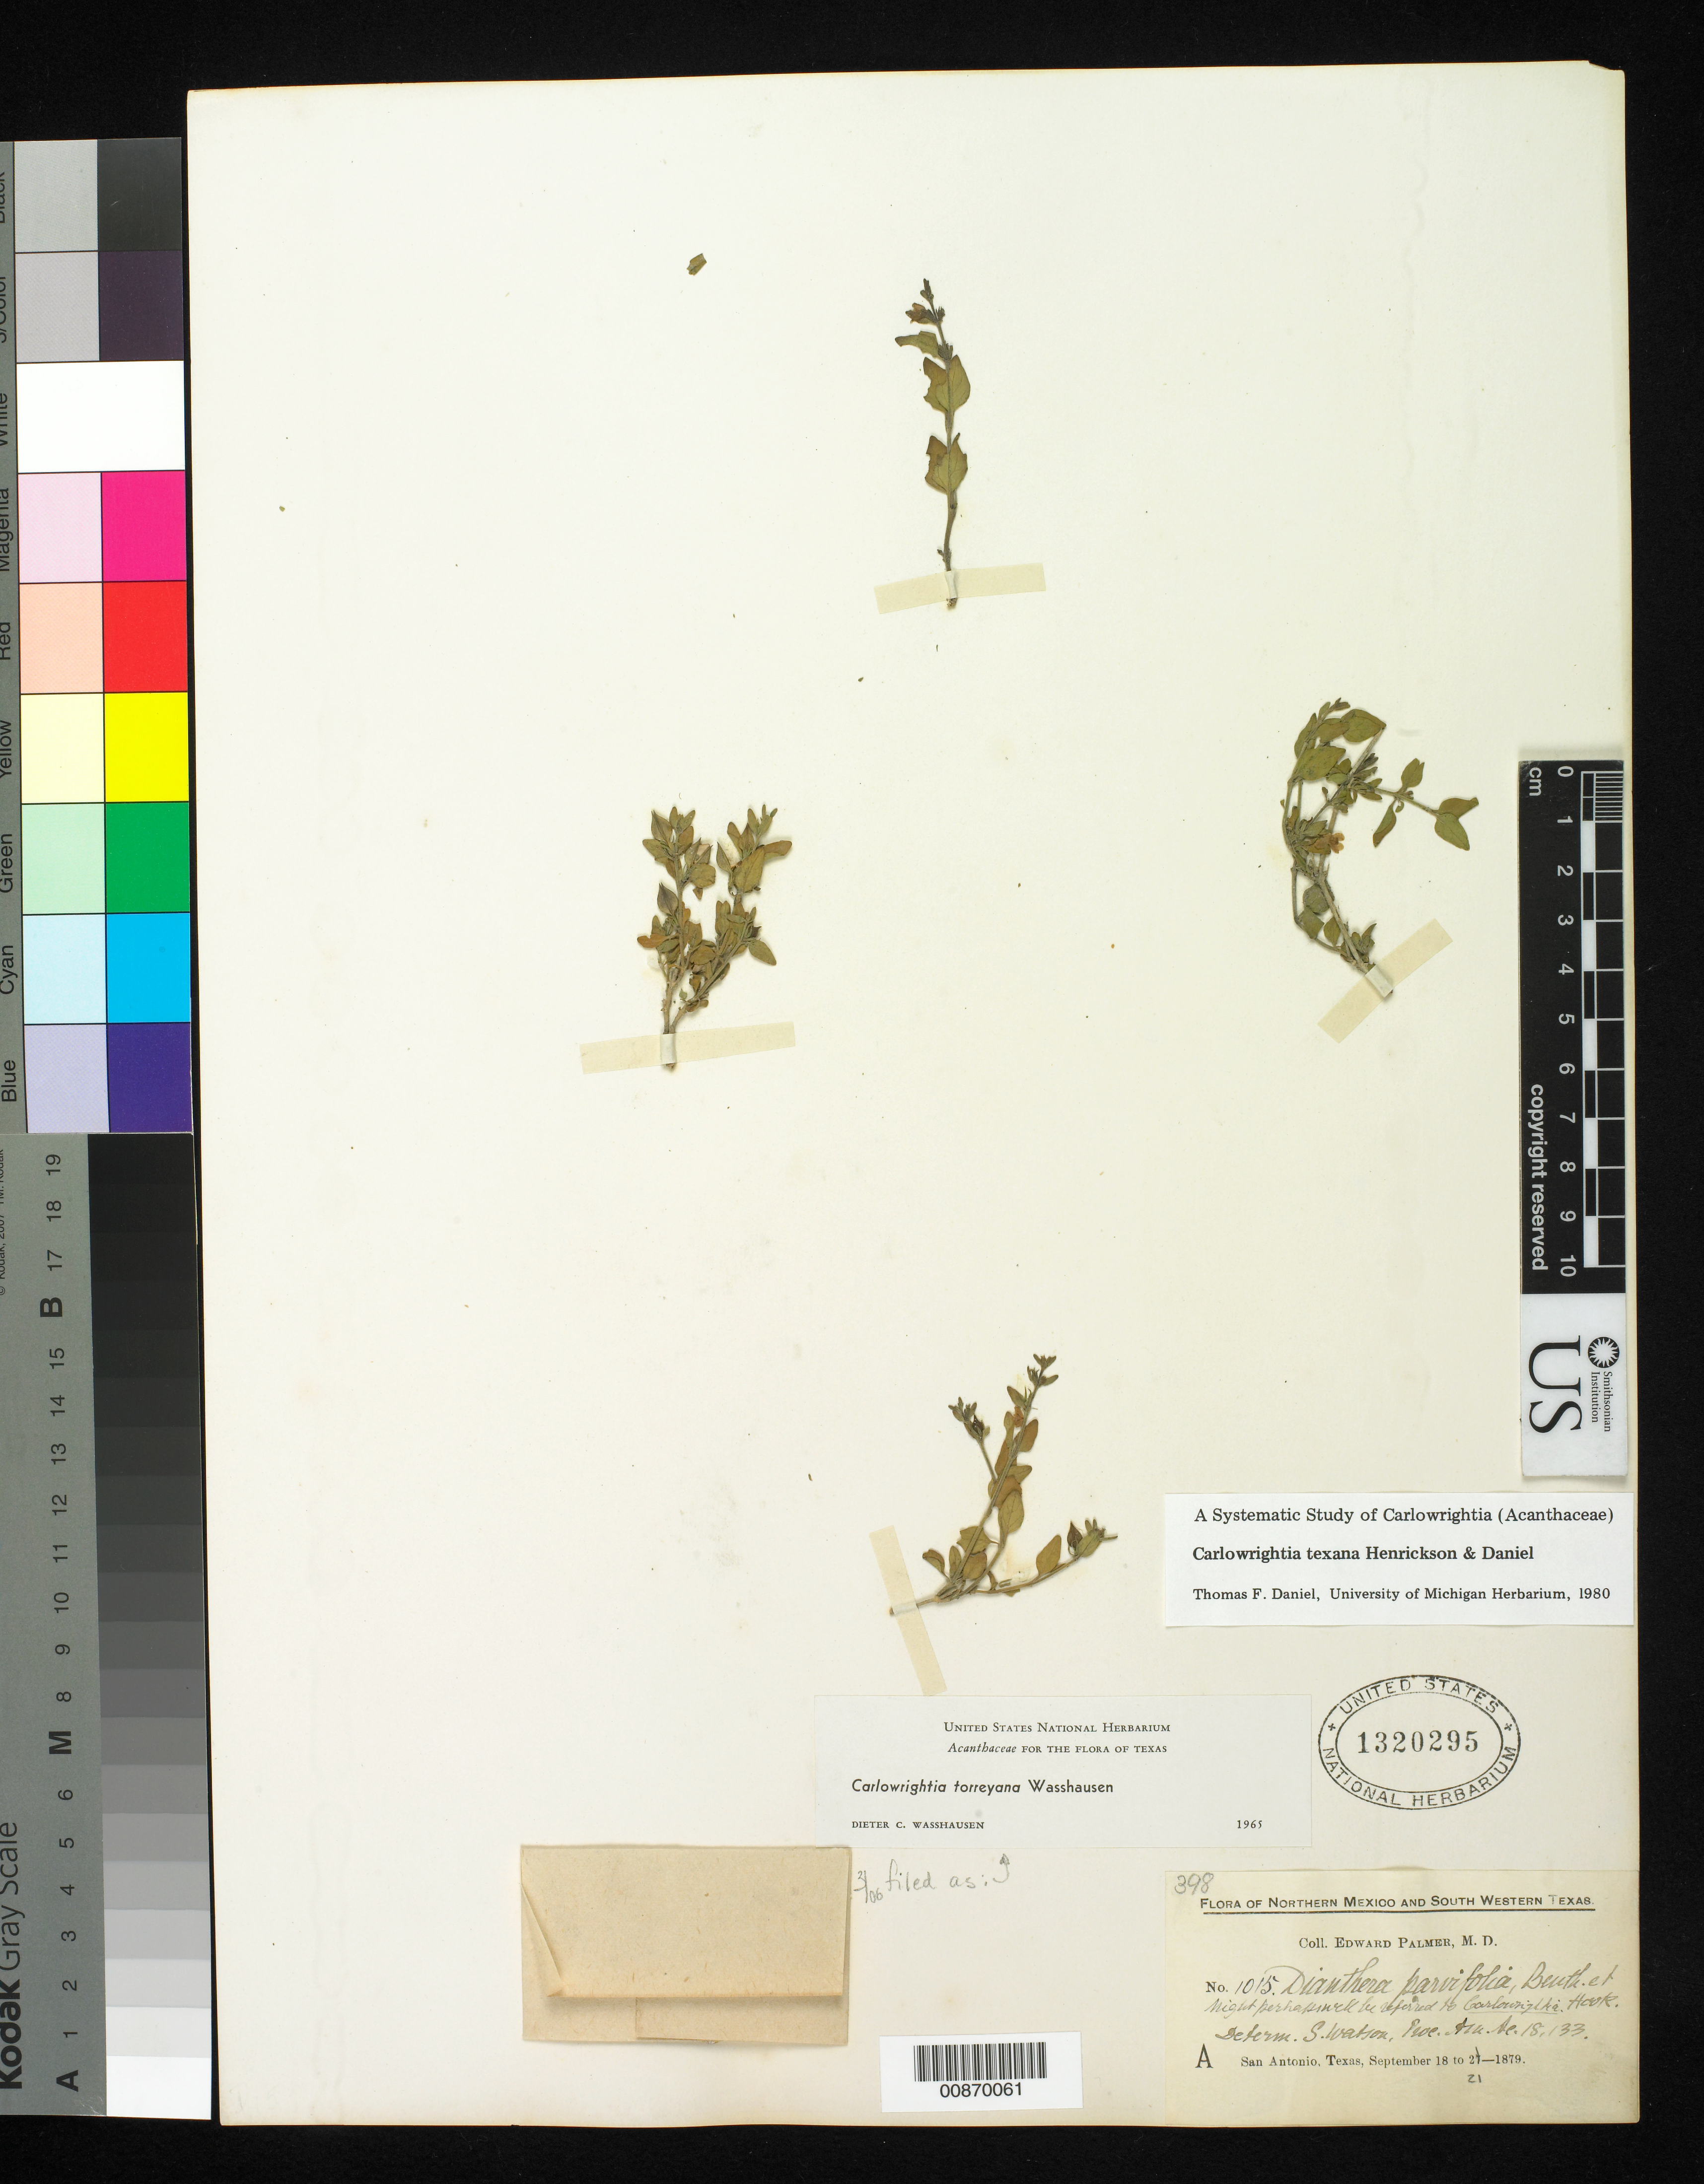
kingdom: Plantae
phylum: Tracheophyta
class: Magnoliopsida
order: Lamiales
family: Acanthaceae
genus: Carlowrightia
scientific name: Carlowrightia torreyana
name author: Wassh.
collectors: E. Palmer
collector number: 1015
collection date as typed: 18 Sep 1879 to 21 Sep 1879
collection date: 1879-09-18/1879-09-21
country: United States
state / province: Texas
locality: A. San Antonio, Texas.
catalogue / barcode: US 1320295